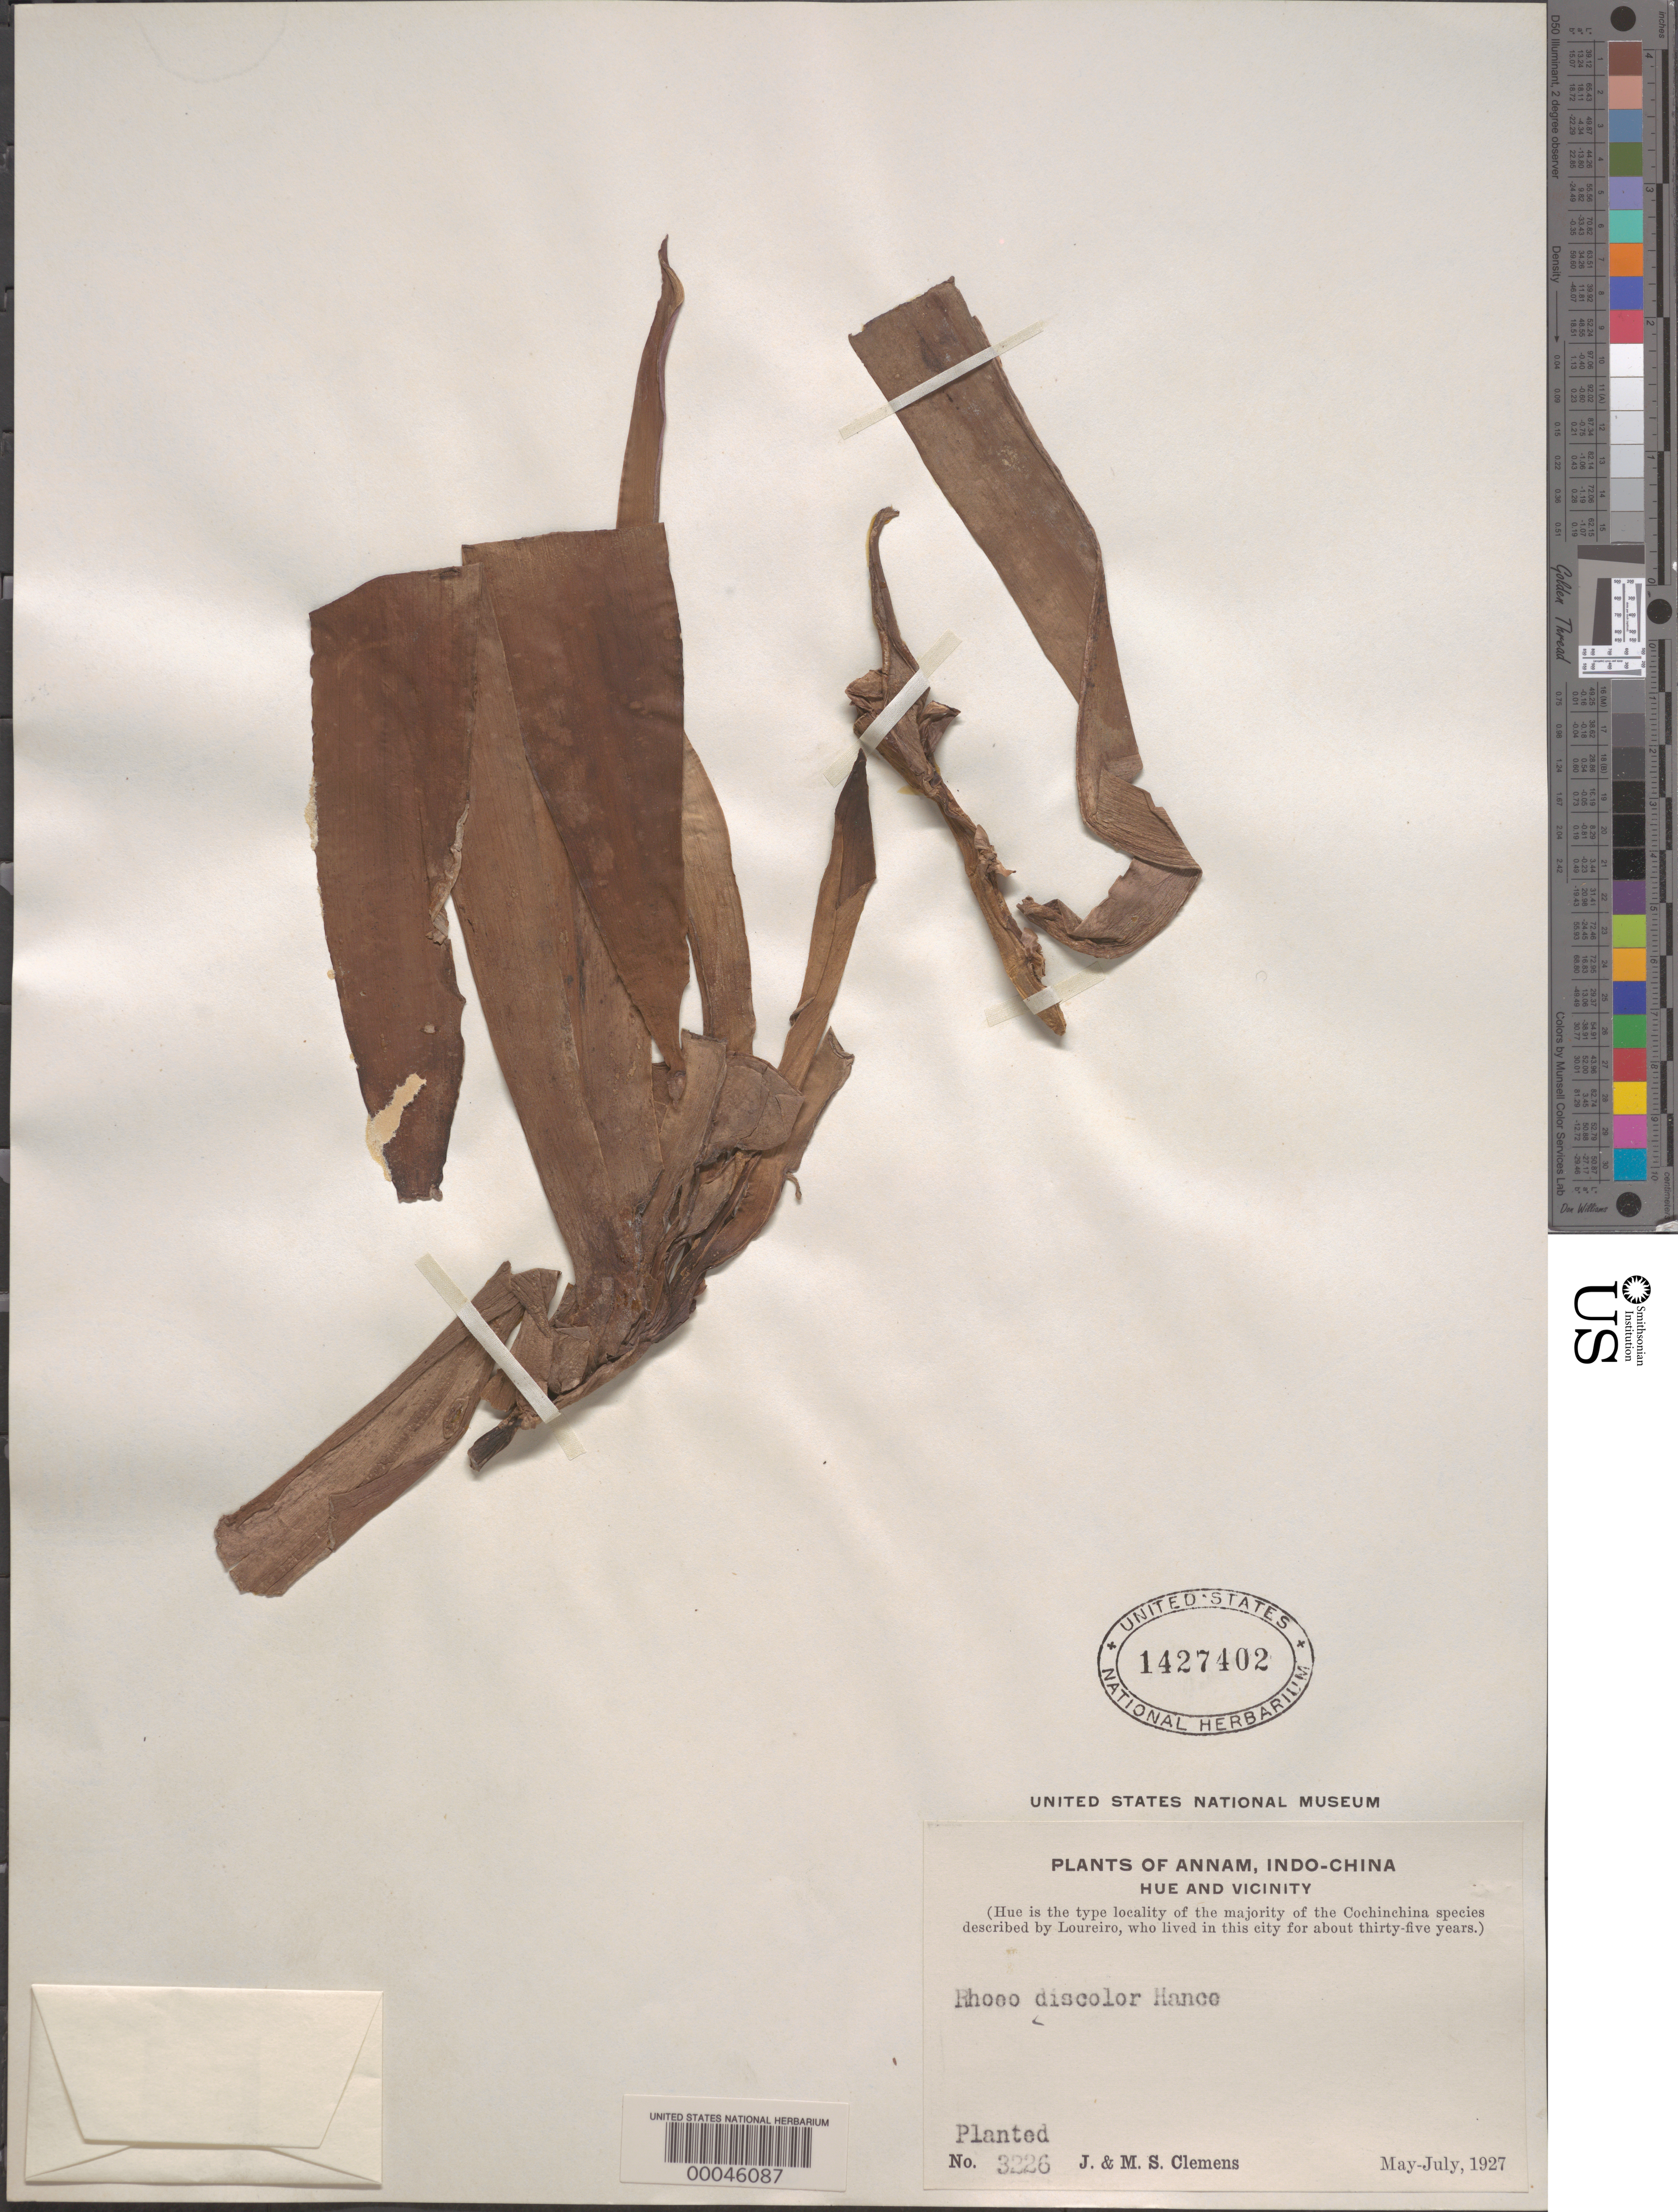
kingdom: Plantae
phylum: Tracheophyta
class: Liliopsida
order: Commelinales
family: Commelinaceae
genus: Tradescantia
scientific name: Tradescantia spathacea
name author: Sw.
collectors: J. Clemens & M. S. Clemens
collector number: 3226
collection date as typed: May 1927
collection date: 1927-05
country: Vietnam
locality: Near annam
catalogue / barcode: US 1427402